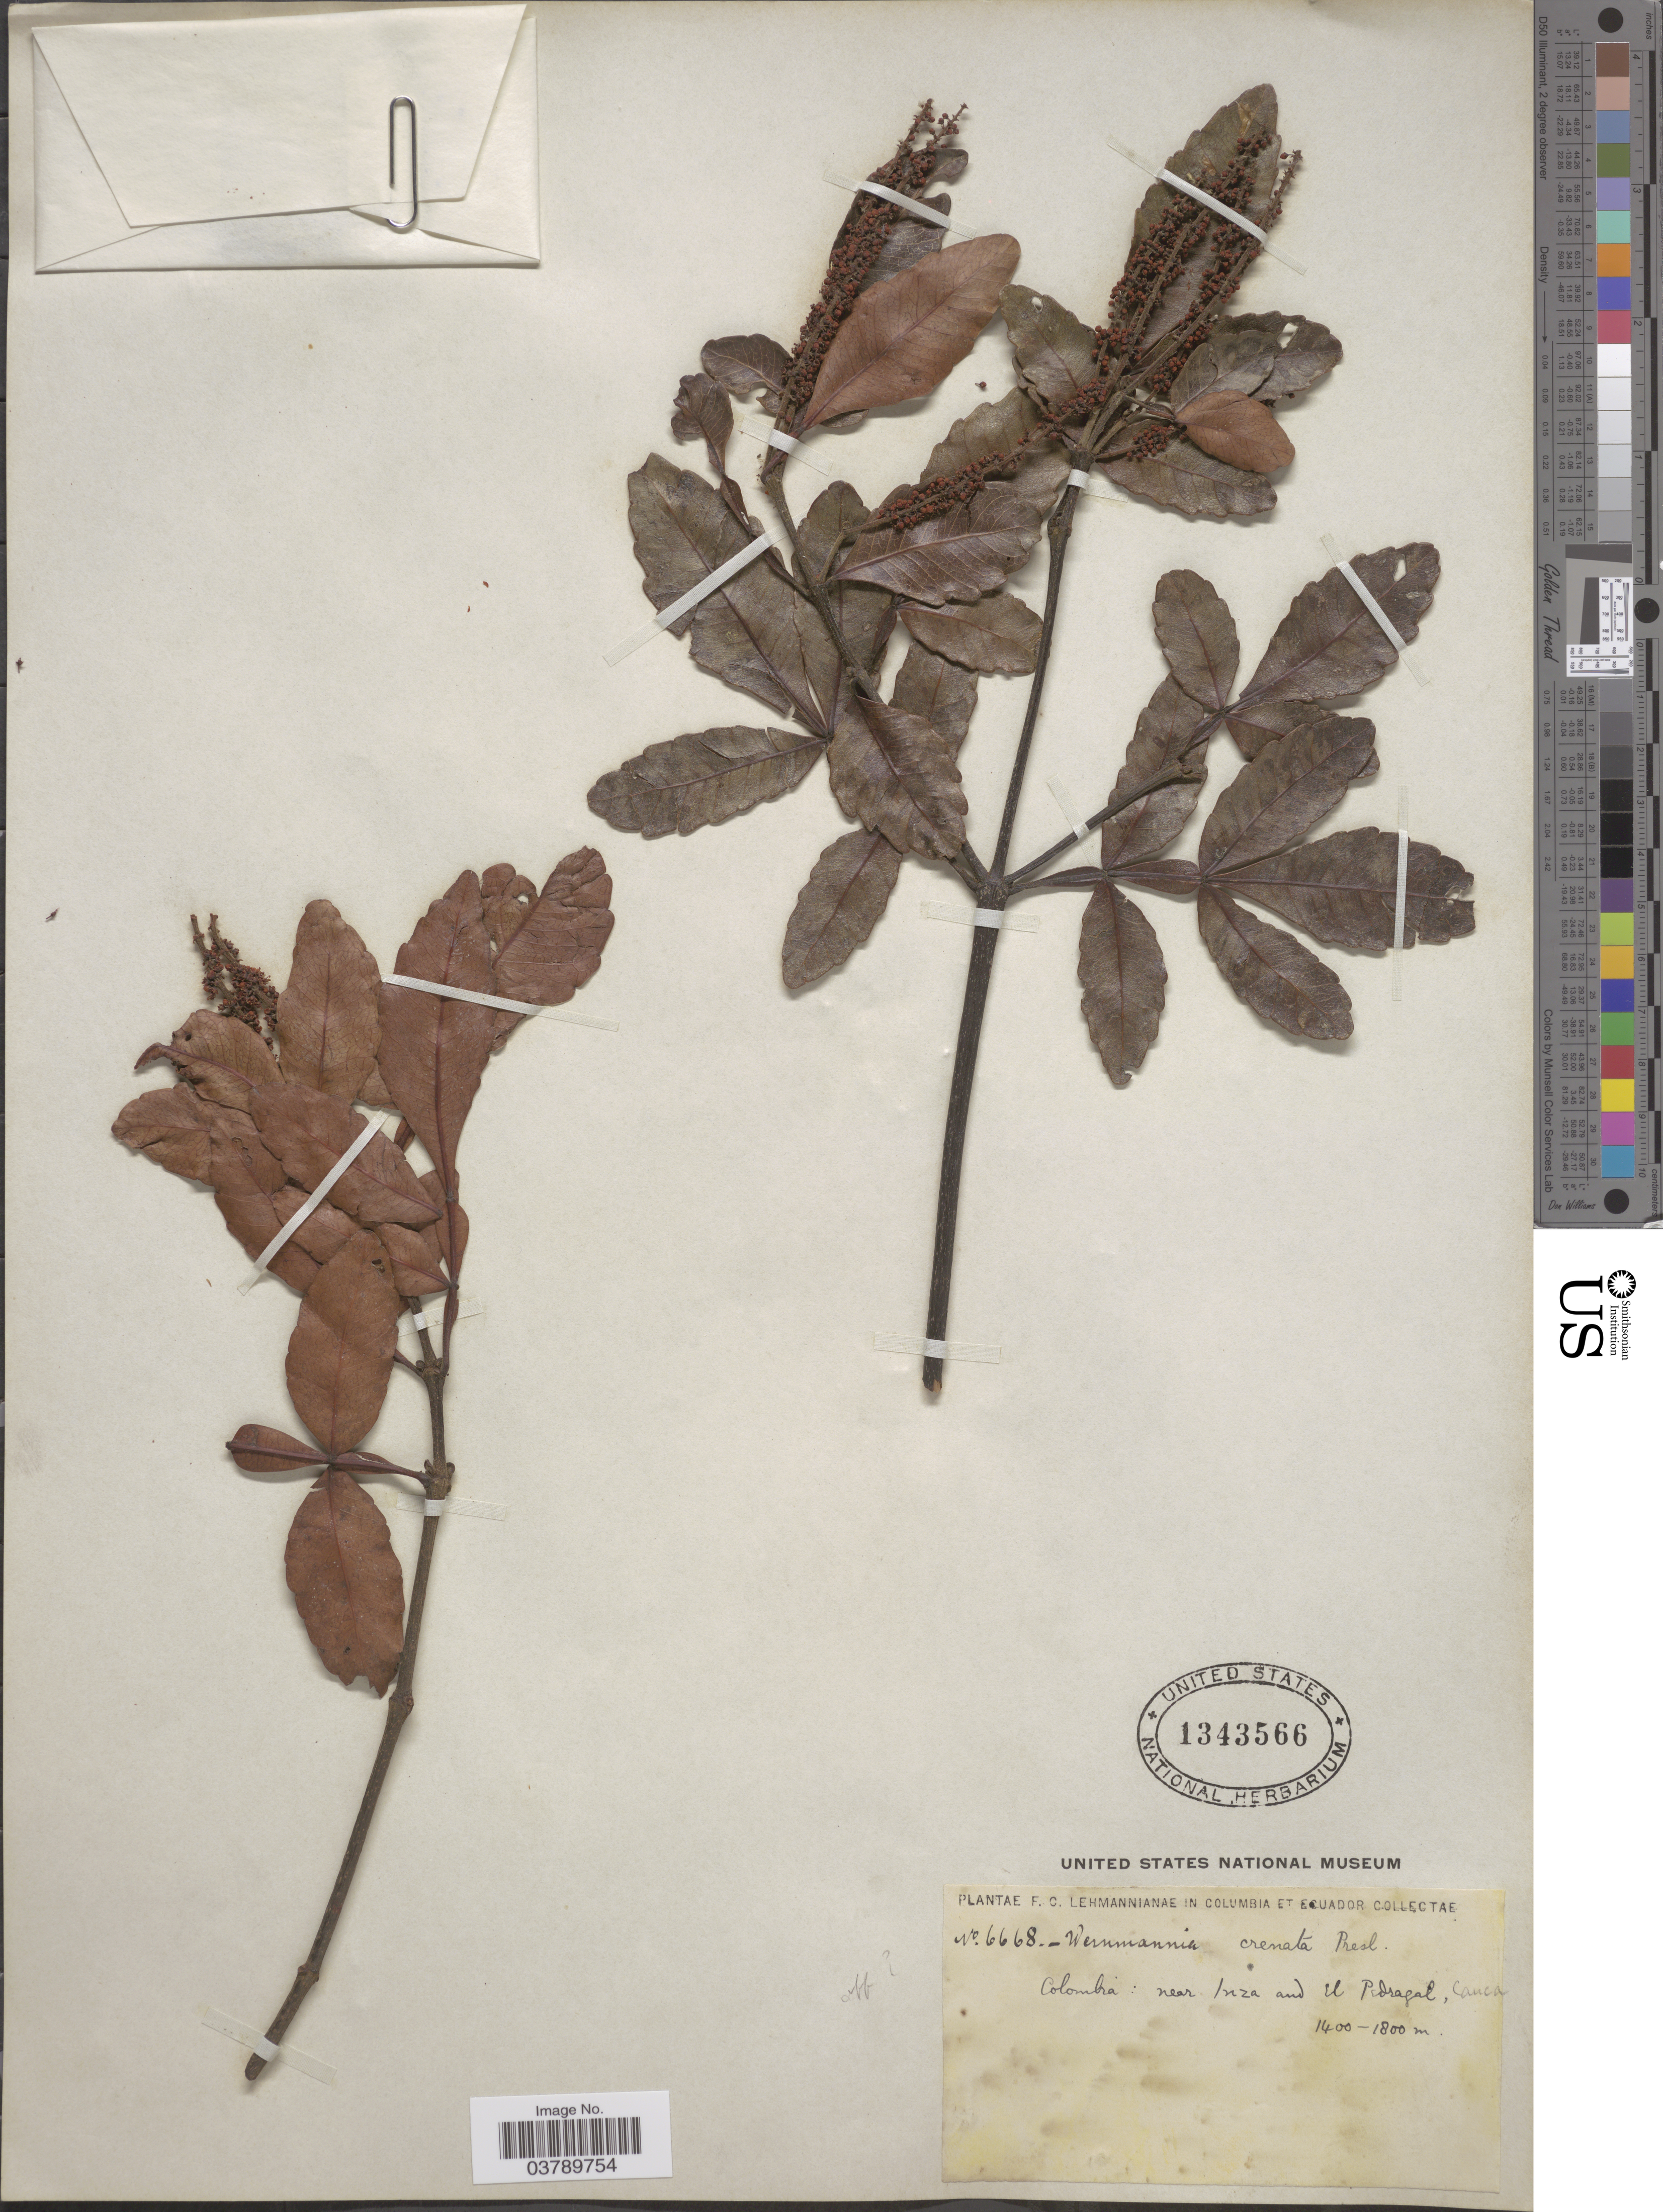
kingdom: Plantae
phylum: Tracheophyta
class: Magnoliopsida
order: Oxalidales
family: Cunoniaceae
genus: Weinmannia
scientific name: Weinmannia sorbifolia var. crenata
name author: Kunth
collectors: F. C. Lehmann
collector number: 6668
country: Colombia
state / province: Cauca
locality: Near Inza and El Pedragal.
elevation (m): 1400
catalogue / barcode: US 1343566